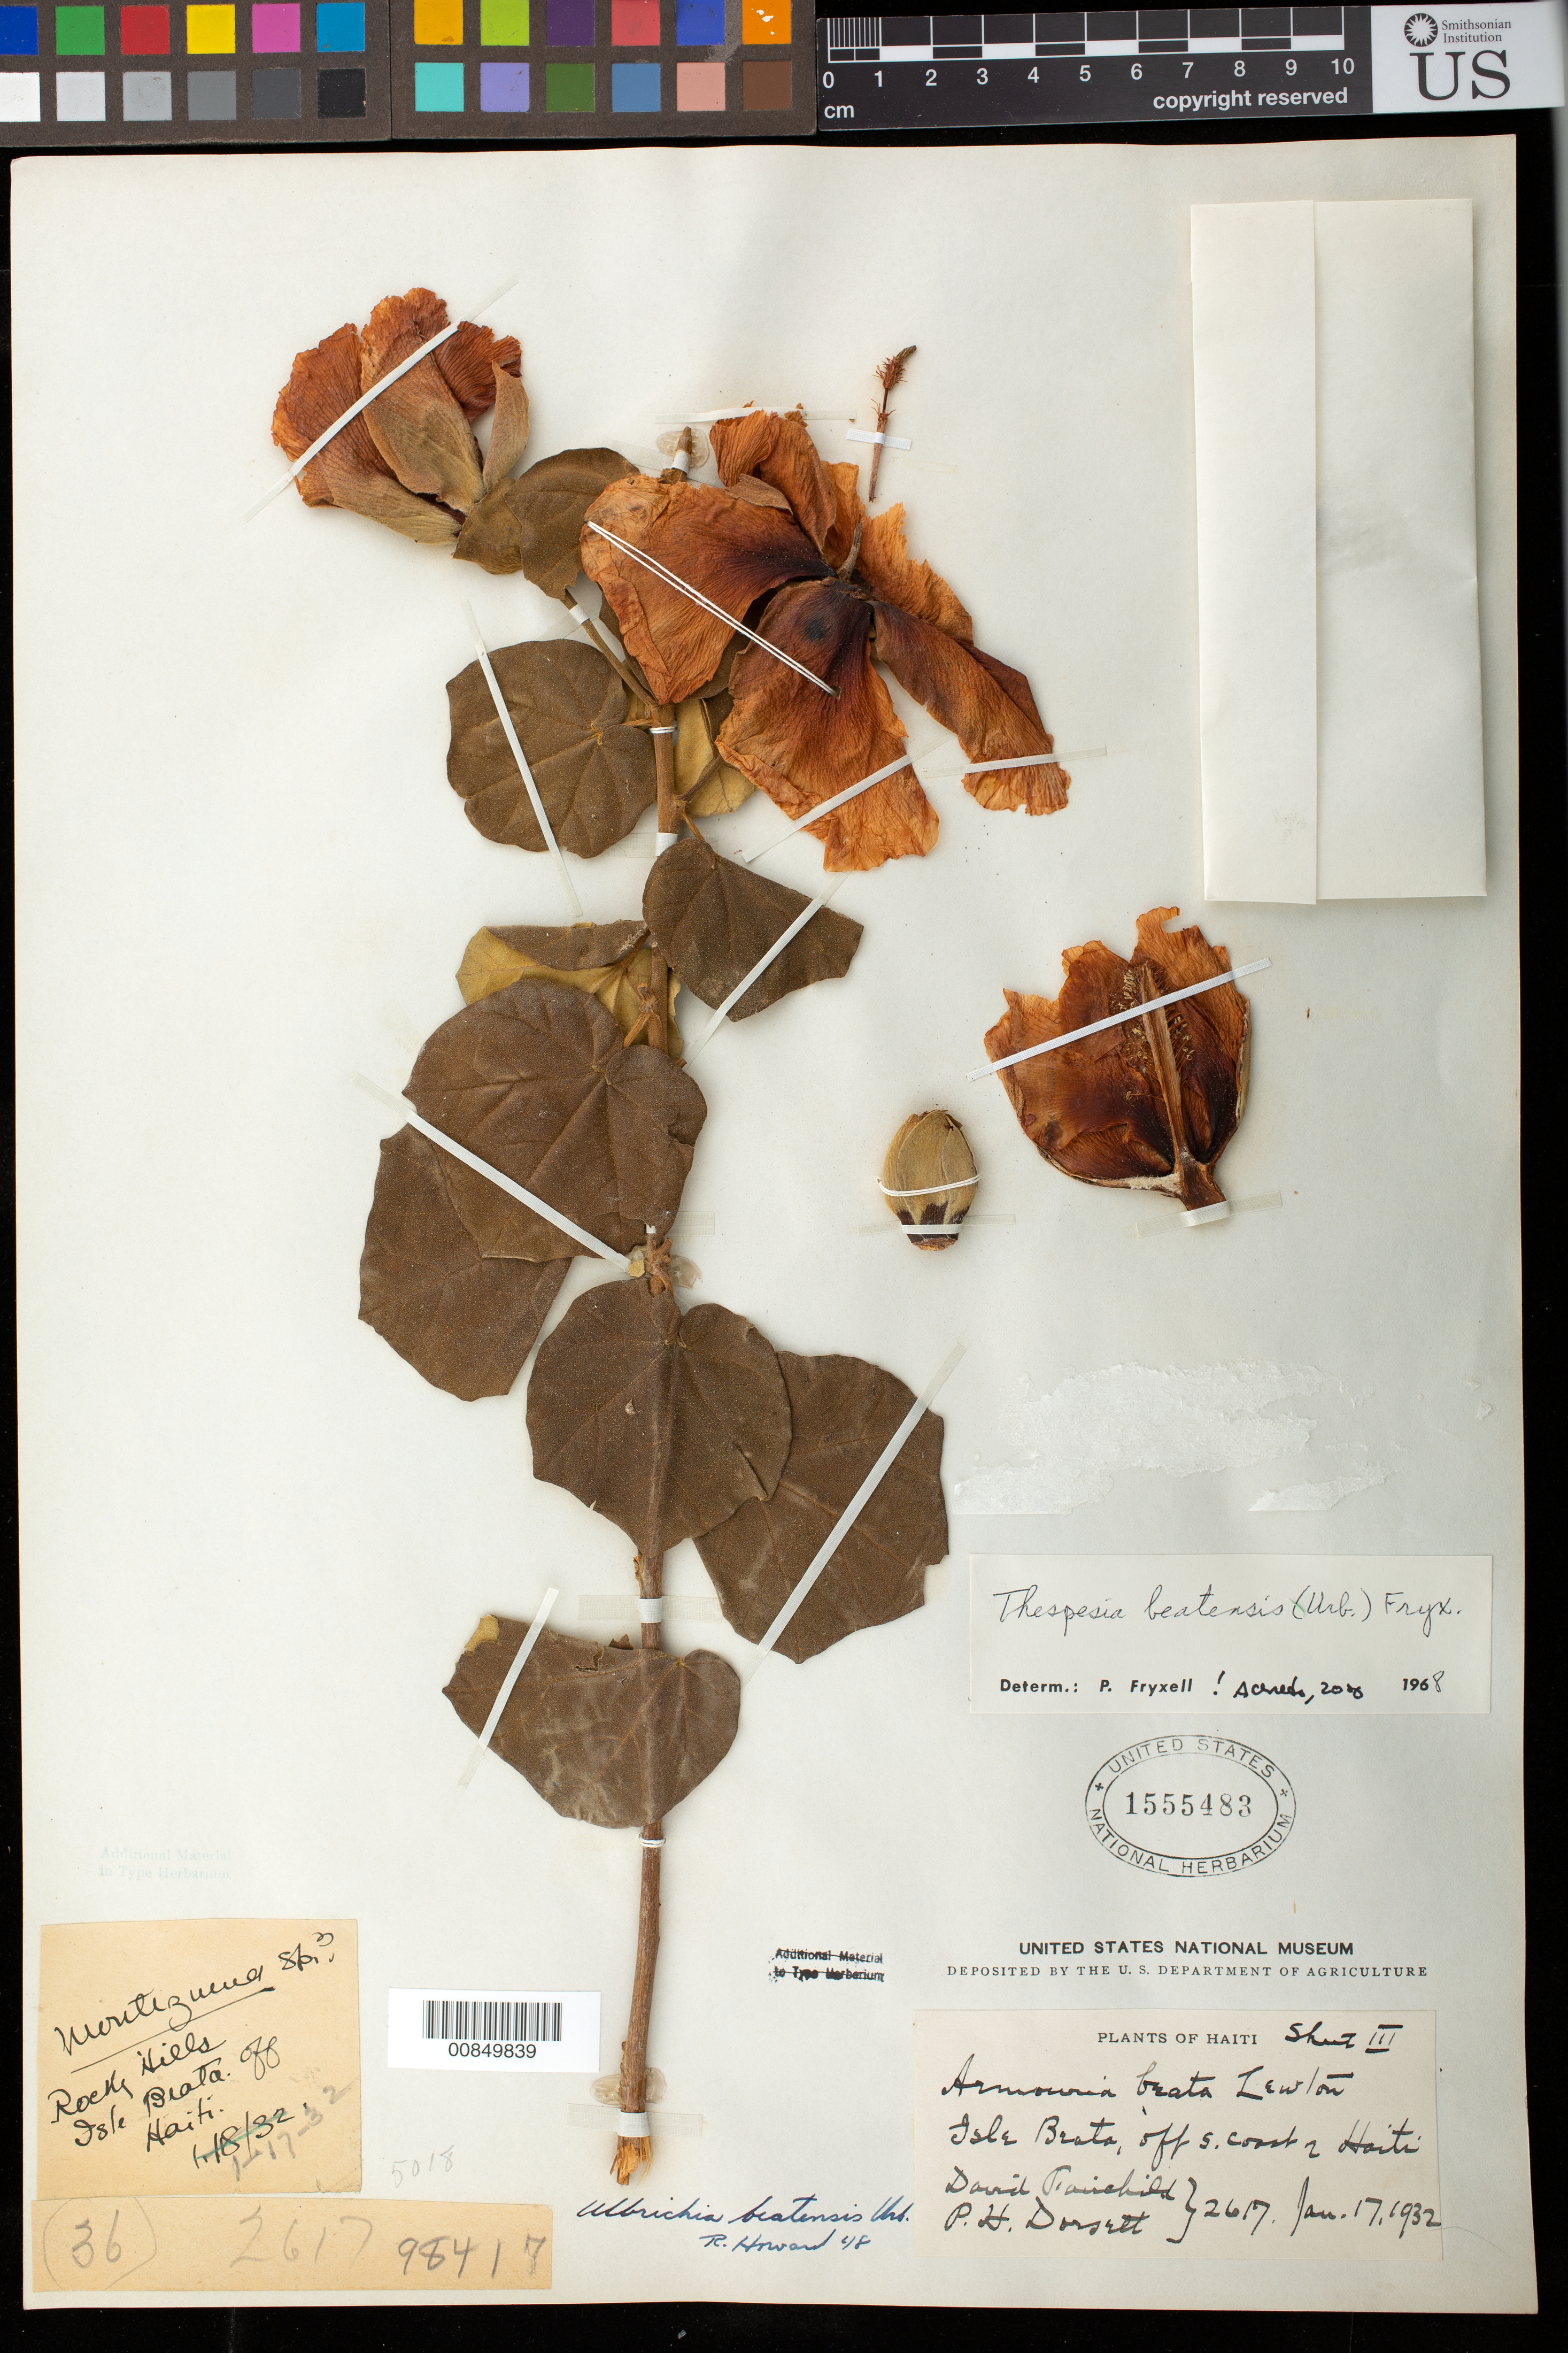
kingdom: Plantae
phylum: Tracheophyta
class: Magnoliopsida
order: Malvales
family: Malvaceae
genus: Armouria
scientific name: Armouria beata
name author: Lewton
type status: Isotype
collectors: D. Fairchild & P. H. Dorsett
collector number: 2617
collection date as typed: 17 Jan 1932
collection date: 1932-01-17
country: Haiti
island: Beata Island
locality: Isle Beata, off S. coast of Haiti.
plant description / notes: One of 3 consecutively numbered US sheets (1555481; 1555482, "Sheet II"; 1555483, "Sheet III"); only USNH 1555481 is annotated as "Type" and is explicitly cited in the protologue by USNH sheet number as "type" (the other US sheets are not cited at all). Unclear whether only 1555481 should be considered the holotype (with 2 associated isotypes) or if all 3 sheets comprise a single holotype.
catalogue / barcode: US 1555483